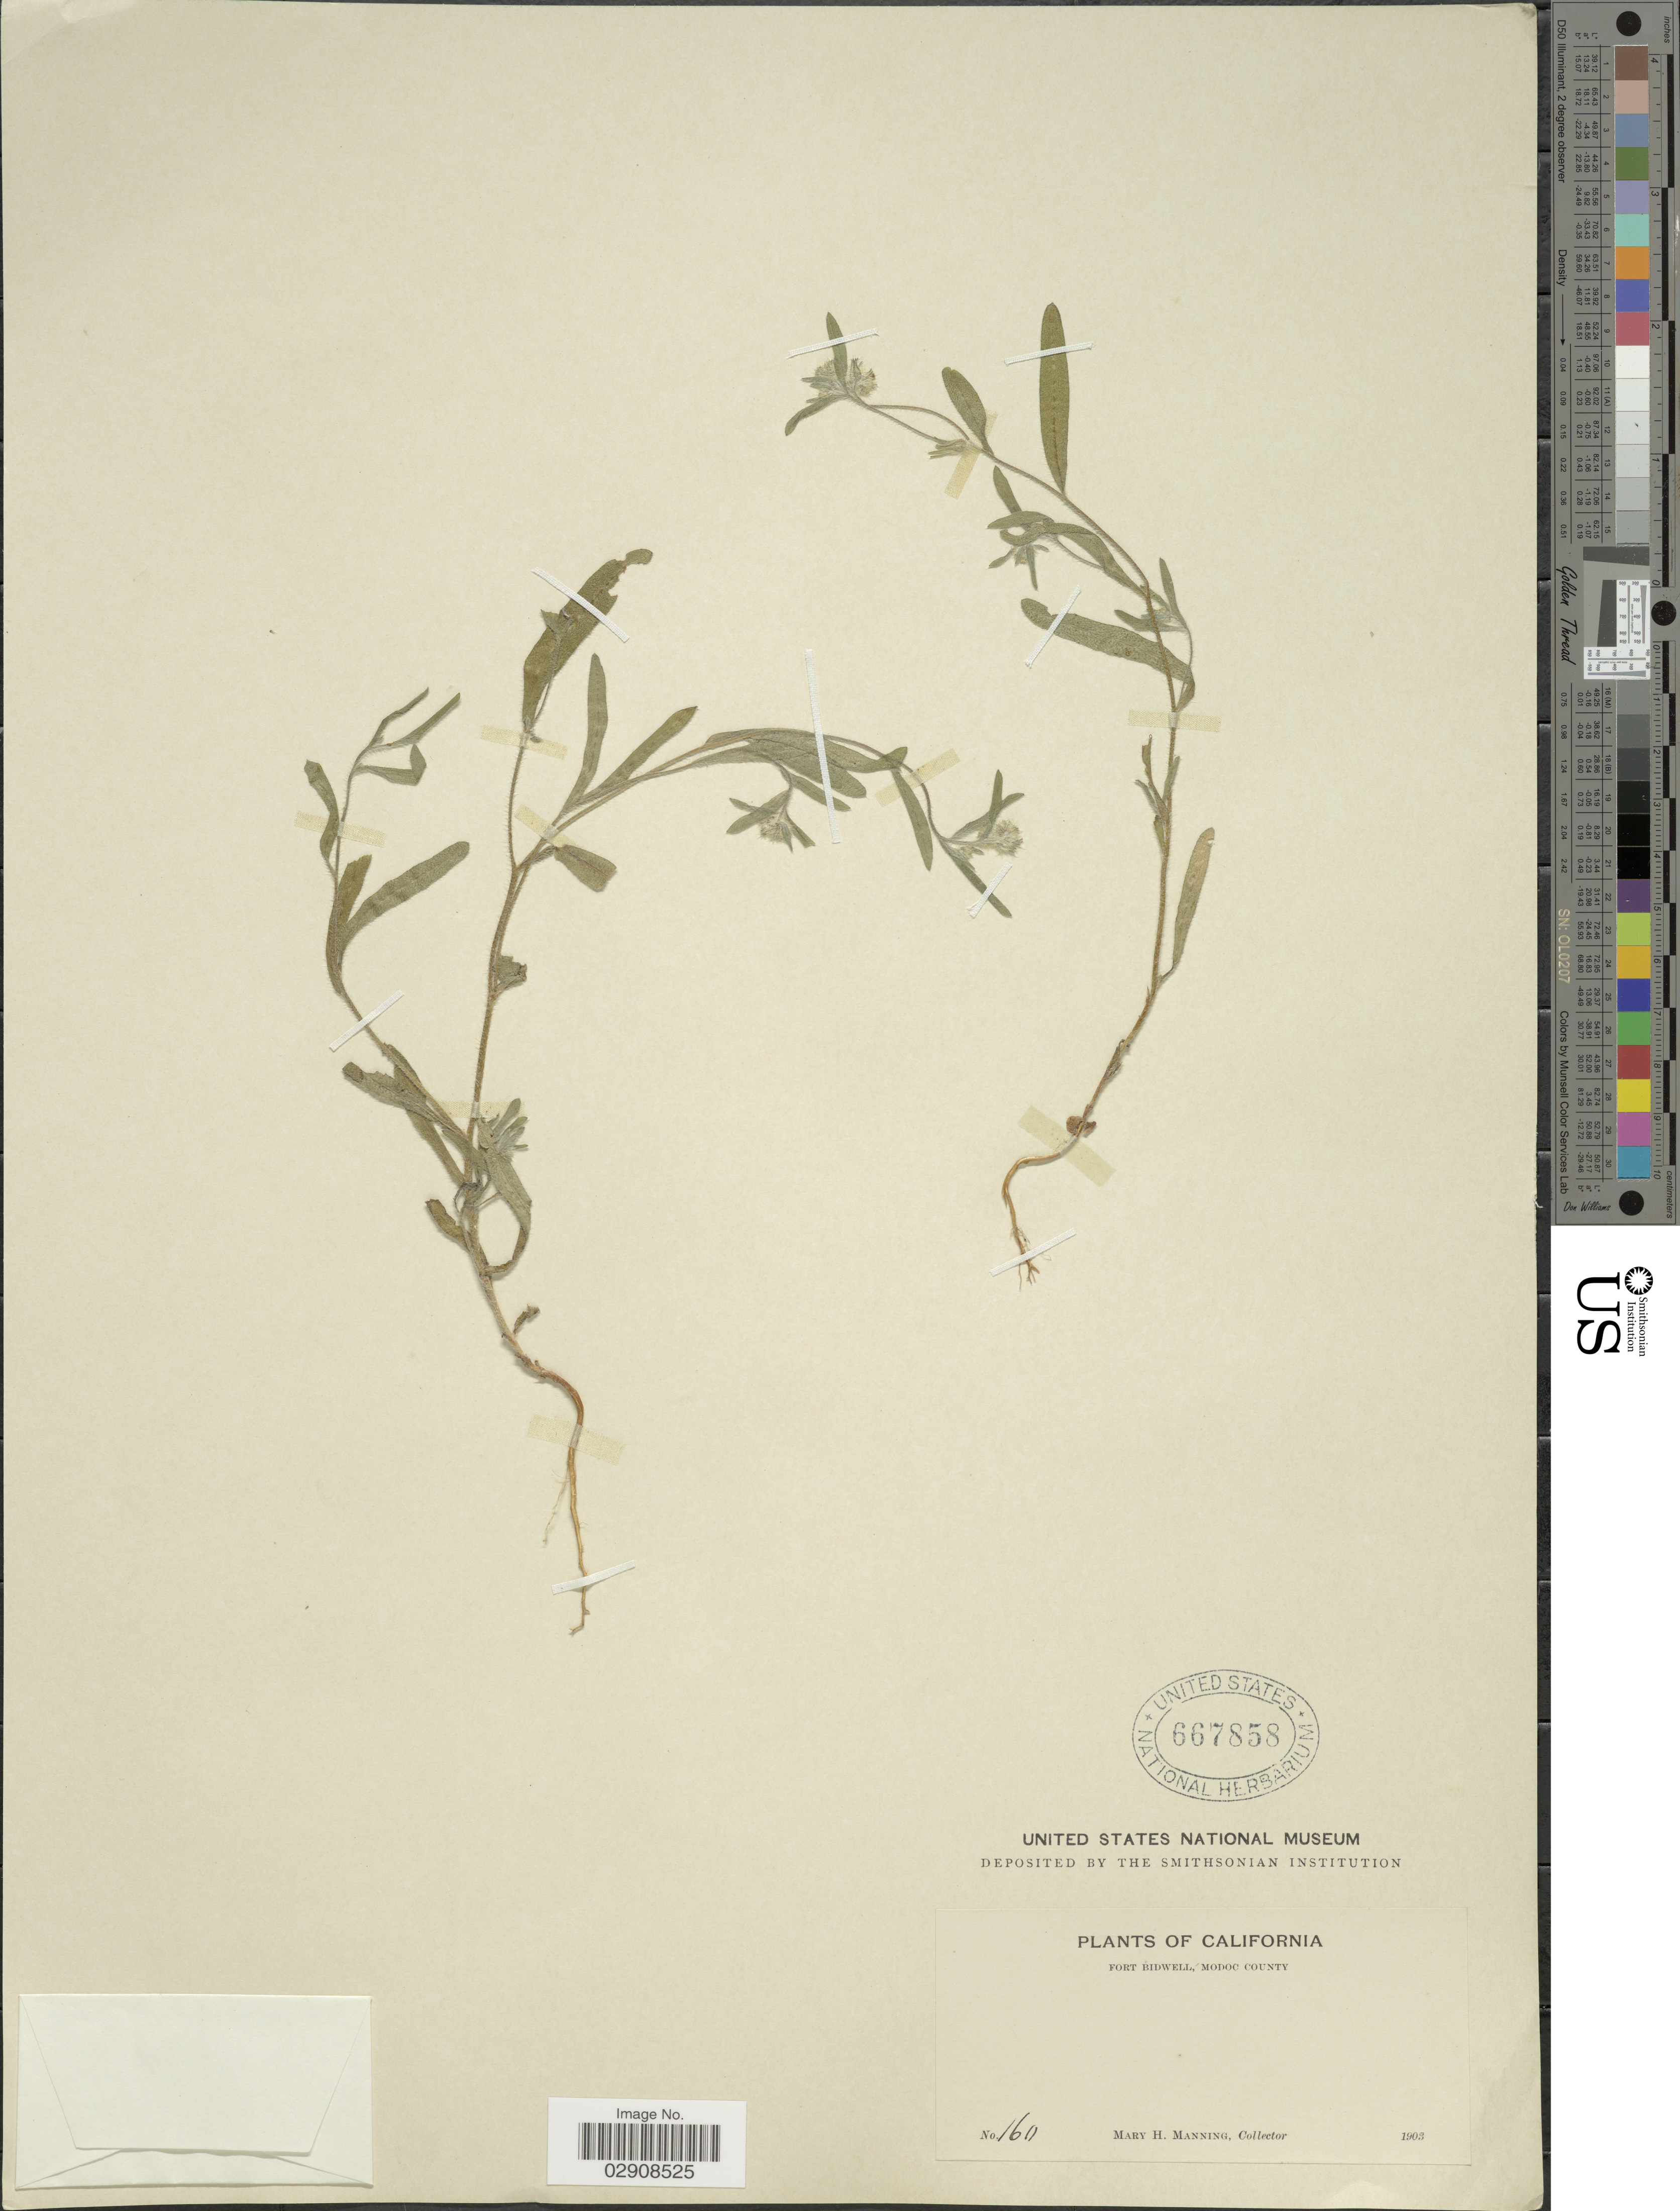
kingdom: Plantae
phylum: Tracheophyta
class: Magnoliopsida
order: Boraginales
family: Boraginaceae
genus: Cryptantha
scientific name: Cryptantha sp.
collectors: M. Manning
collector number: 160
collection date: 1903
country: United States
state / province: California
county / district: Modoc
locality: Fort Bidwell, Modoc County.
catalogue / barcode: US 667858